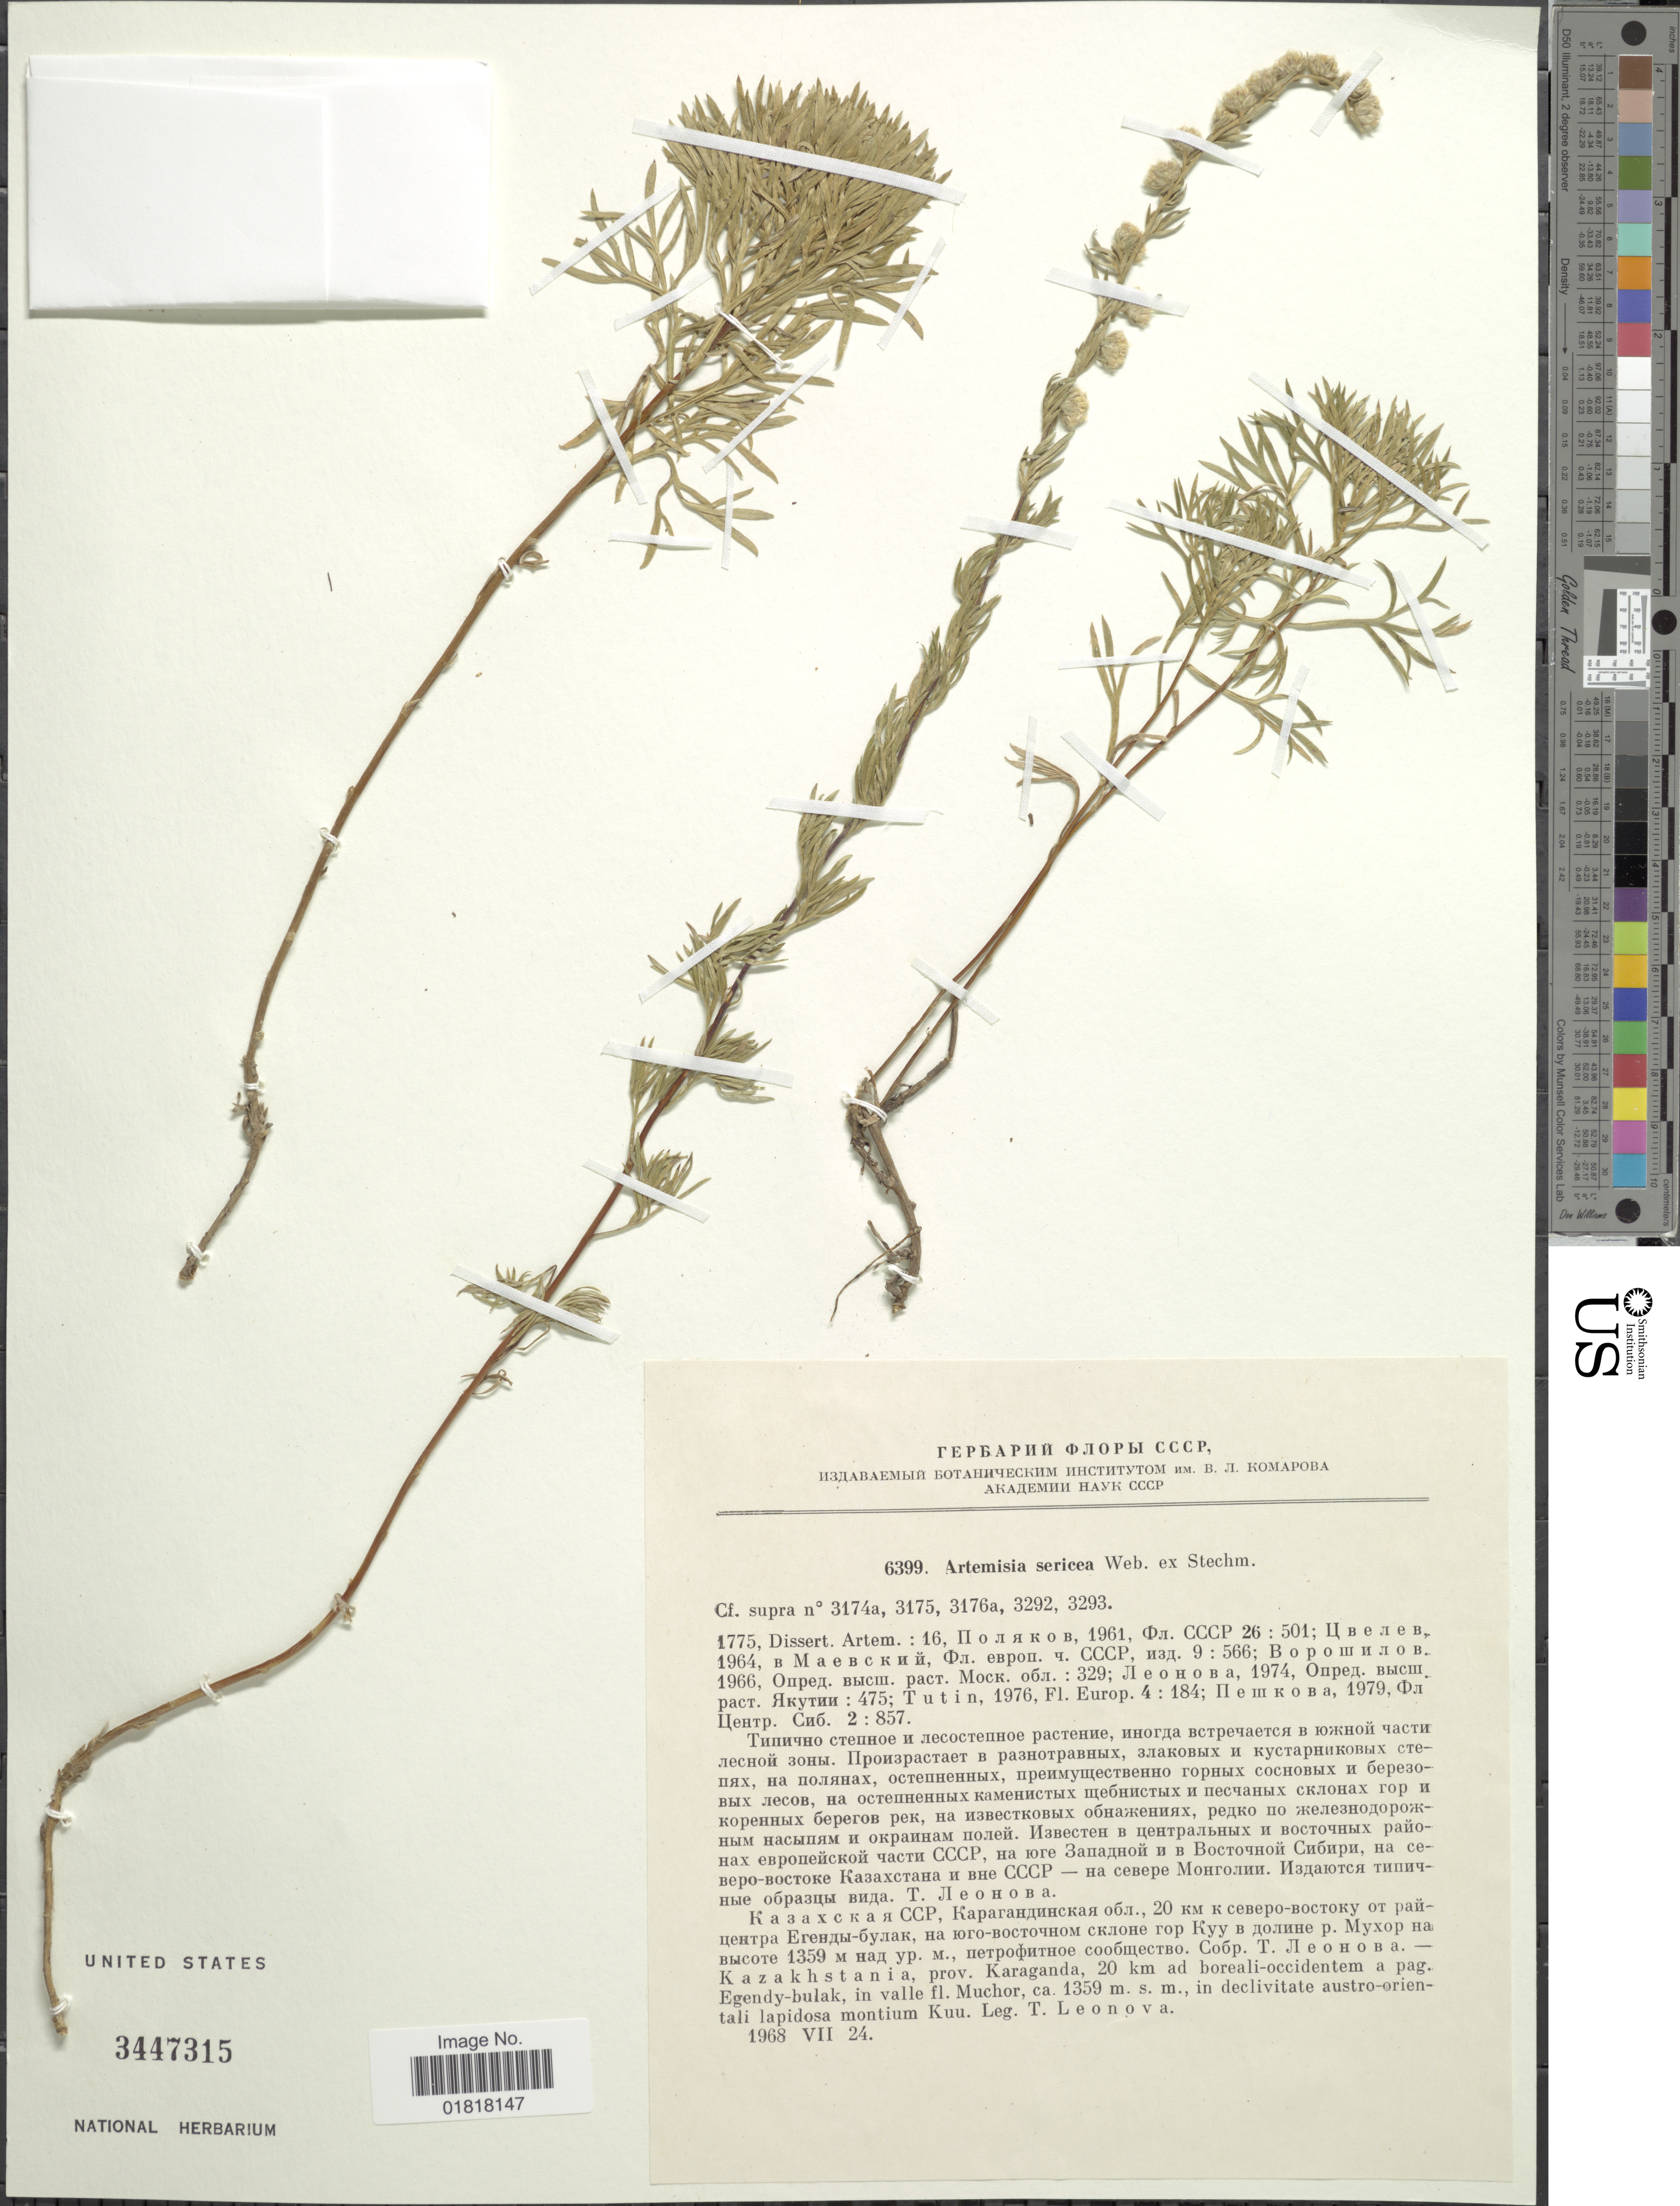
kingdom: Plantae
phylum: Tracheophyta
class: Magnoliopsida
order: Asterales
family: Asteraceae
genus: Artemisia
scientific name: Artemisia sericophylla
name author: G.H. Weber ex Stechm.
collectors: T. G. Leonova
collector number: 6399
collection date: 1968-07-24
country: Kazakhstan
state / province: Karaganda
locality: Kazakhstania, prov. Karaganda, 20 km ad voreali-occidentem a pag. Egendy-bulak, in valle fl. Muchor, in devlicitate austro-orientali lapidosa montium Kuu.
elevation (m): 1359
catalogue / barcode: US 3447315